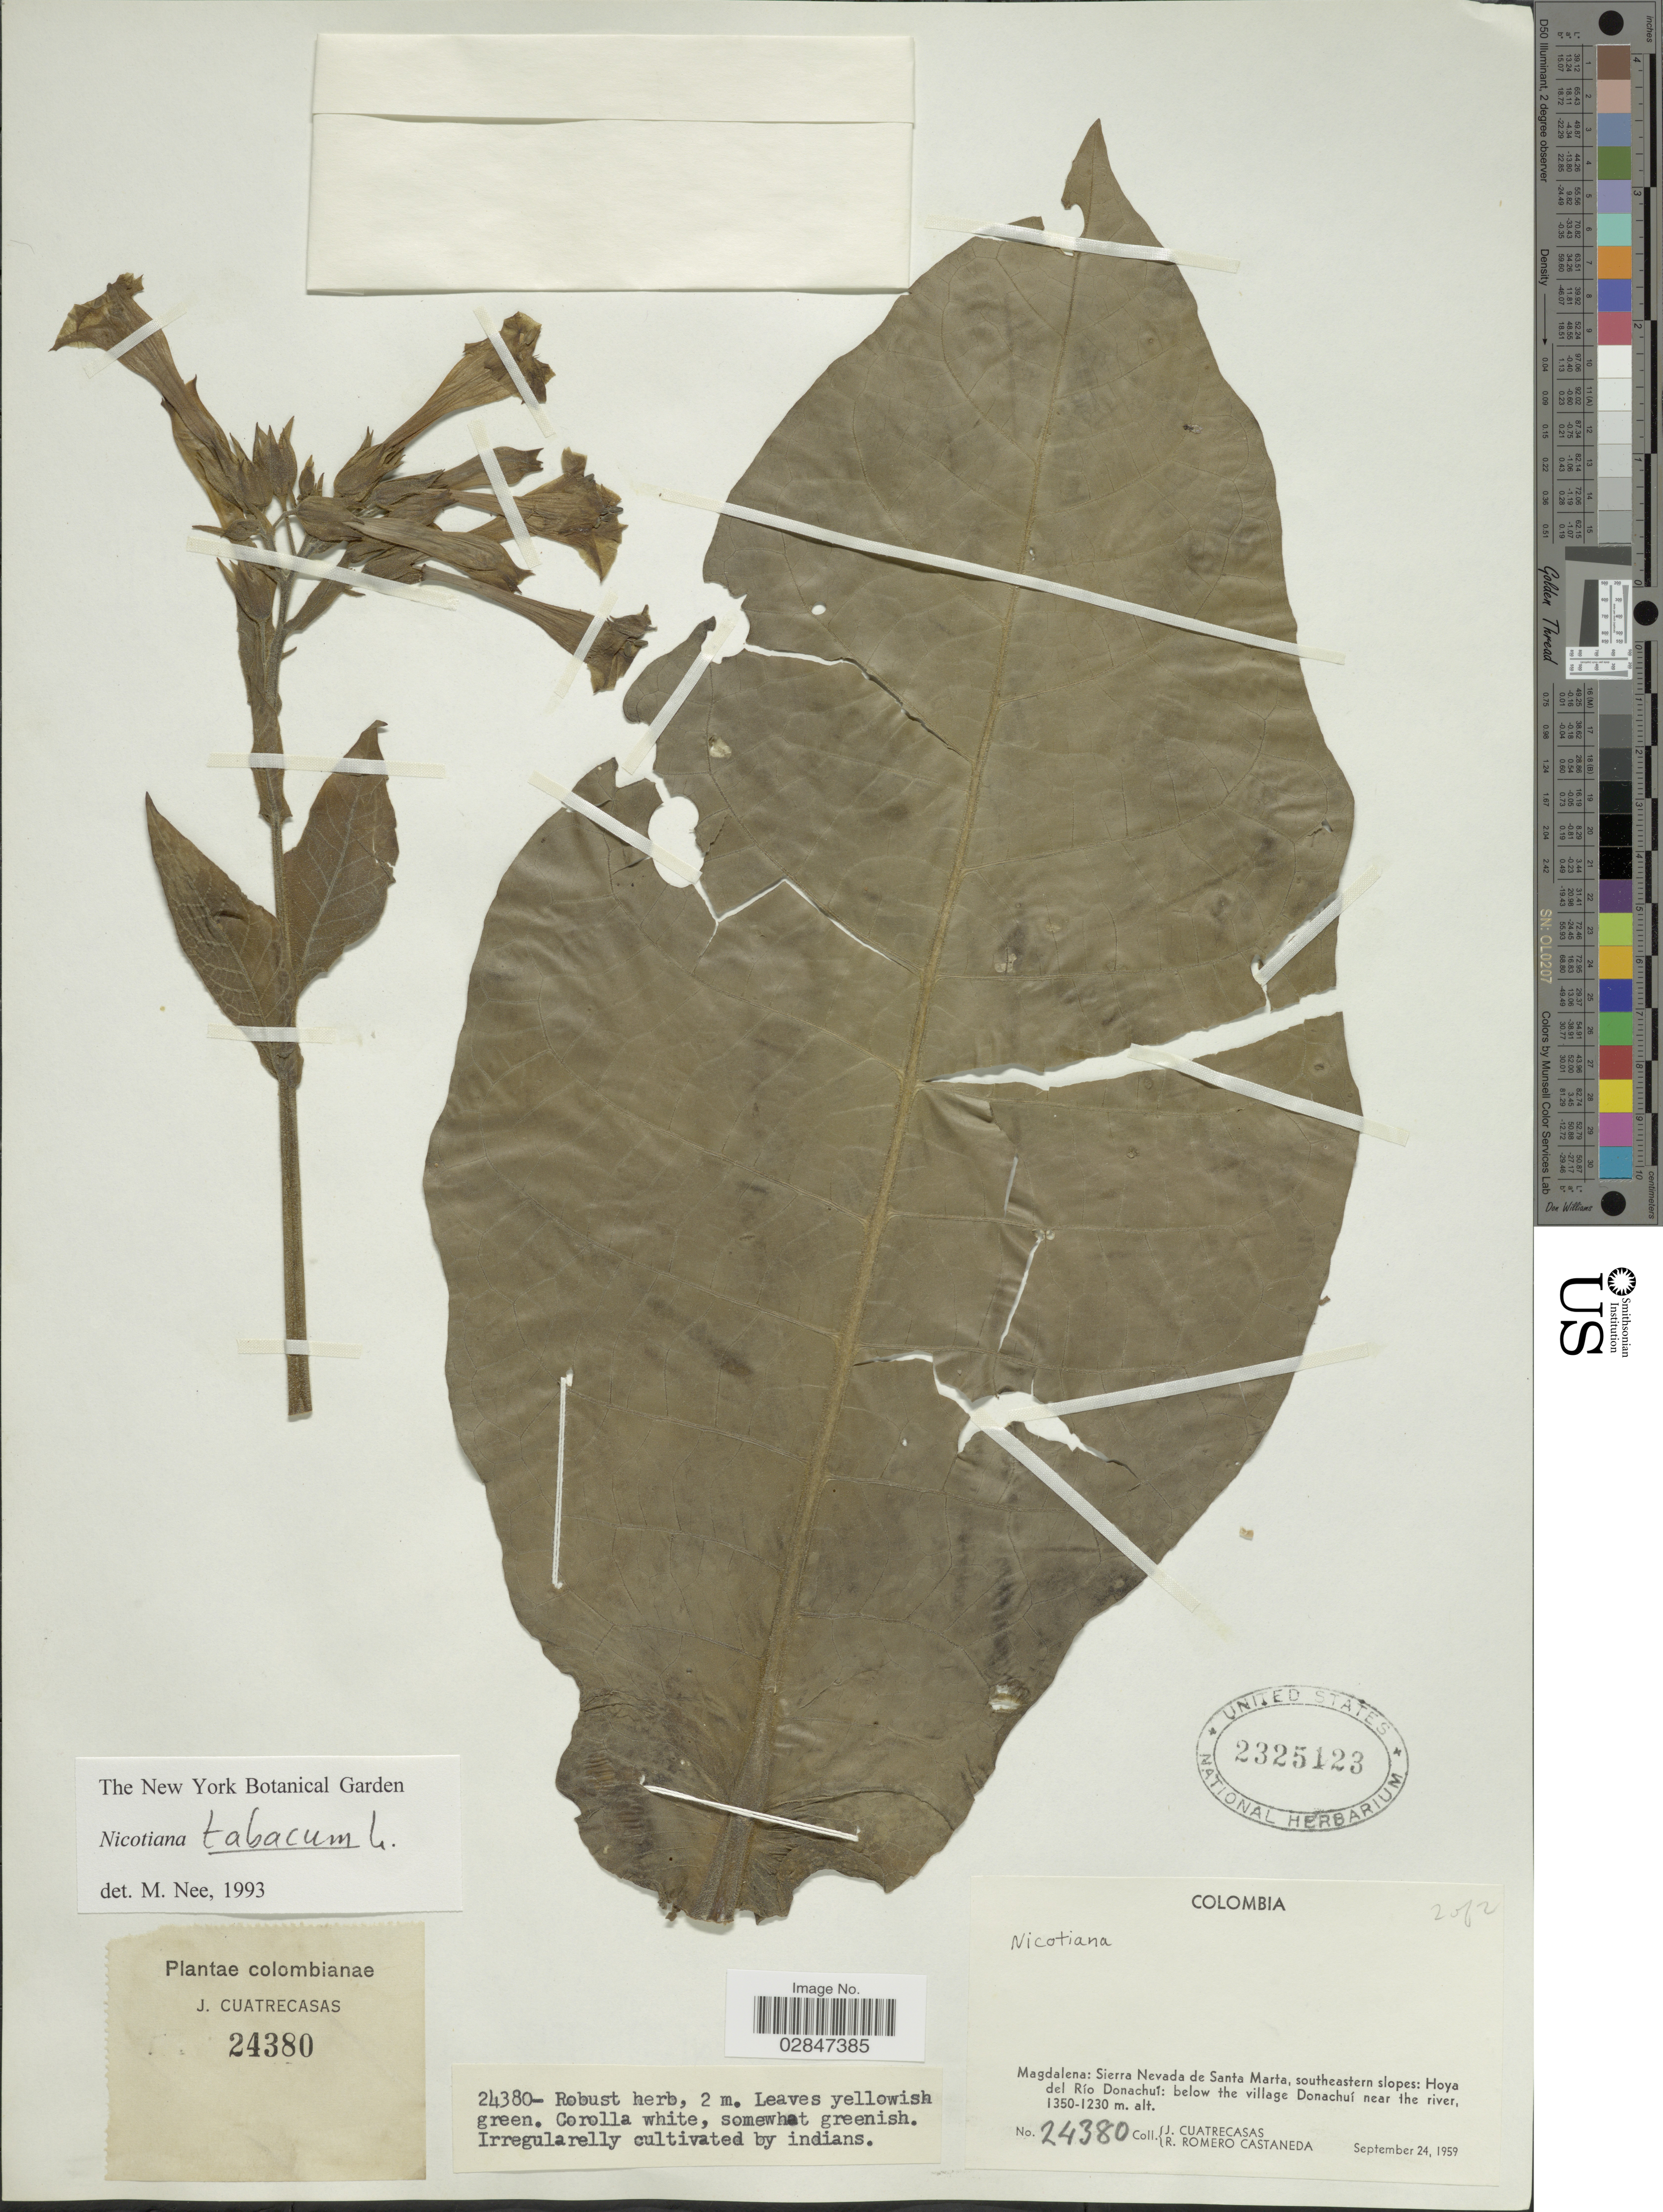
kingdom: Plantae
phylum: Tracheophyta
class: Magnoliopsida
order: Solanales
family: Solanaceae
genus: Nicotiana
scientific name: Nicotiana tabacum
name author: L.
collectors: J. Cuatrecasas & R. Romero Castañeda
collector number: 24380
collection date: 1959-09-24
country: Colombia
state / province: Magdalena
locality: Magdalena: Sierra Nevada de Santa Marta, southeastern slopes: Hoya del Río Donachuí: below the village Donachuí near the river.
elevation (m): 1230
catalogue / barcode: US 2325123